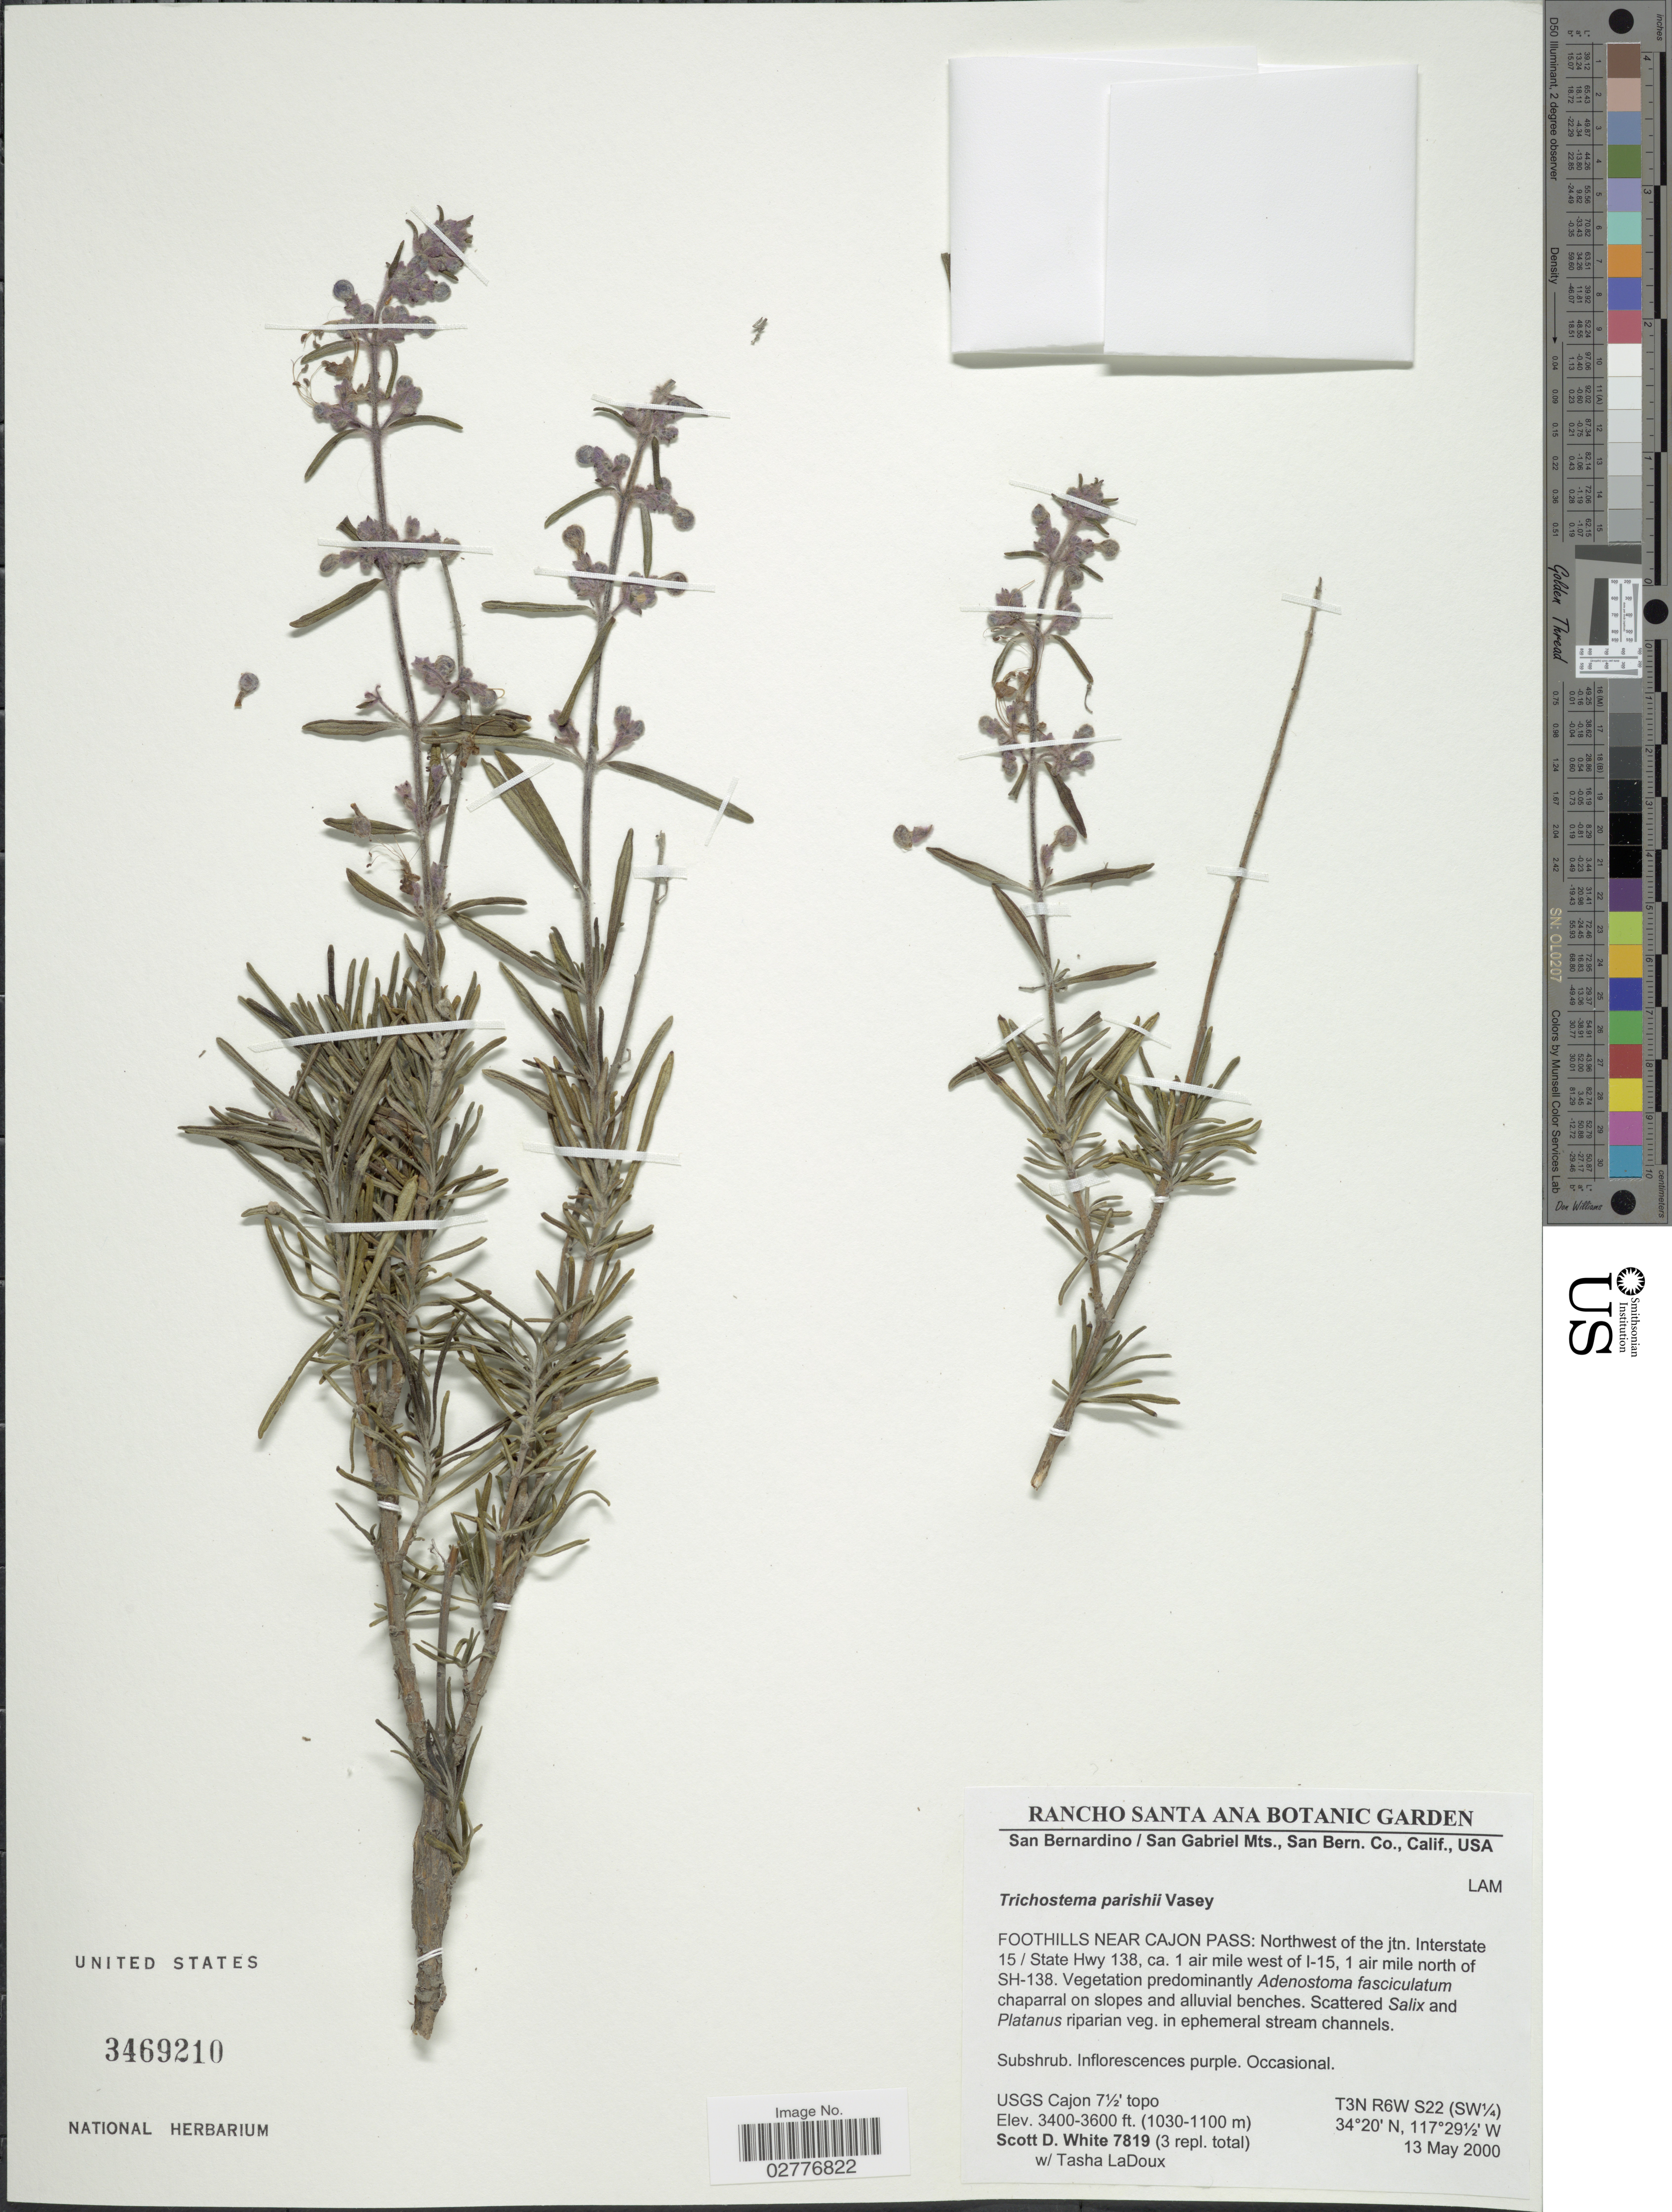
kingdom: Plantae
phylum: Tracheophyta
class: Magnoliopsida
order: Lamiales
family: Lamiaceae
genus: Trichostema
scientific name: Trichostema parishii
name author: Vasey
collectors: S. White & T. La Doux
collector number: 7819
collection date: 2000-05-13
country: United States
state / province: California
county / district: San Bernardino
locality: Foothills near Cajon Pass: Northwest of the jtn. Interstae 15/State Hwy 138, ca. 1 air mile west of I-15, 1 air mile north of SH-138. USGS Cajon 7½ topo T3N R6W S22 (SW¼).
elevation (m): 1036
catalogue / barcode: US 3469210